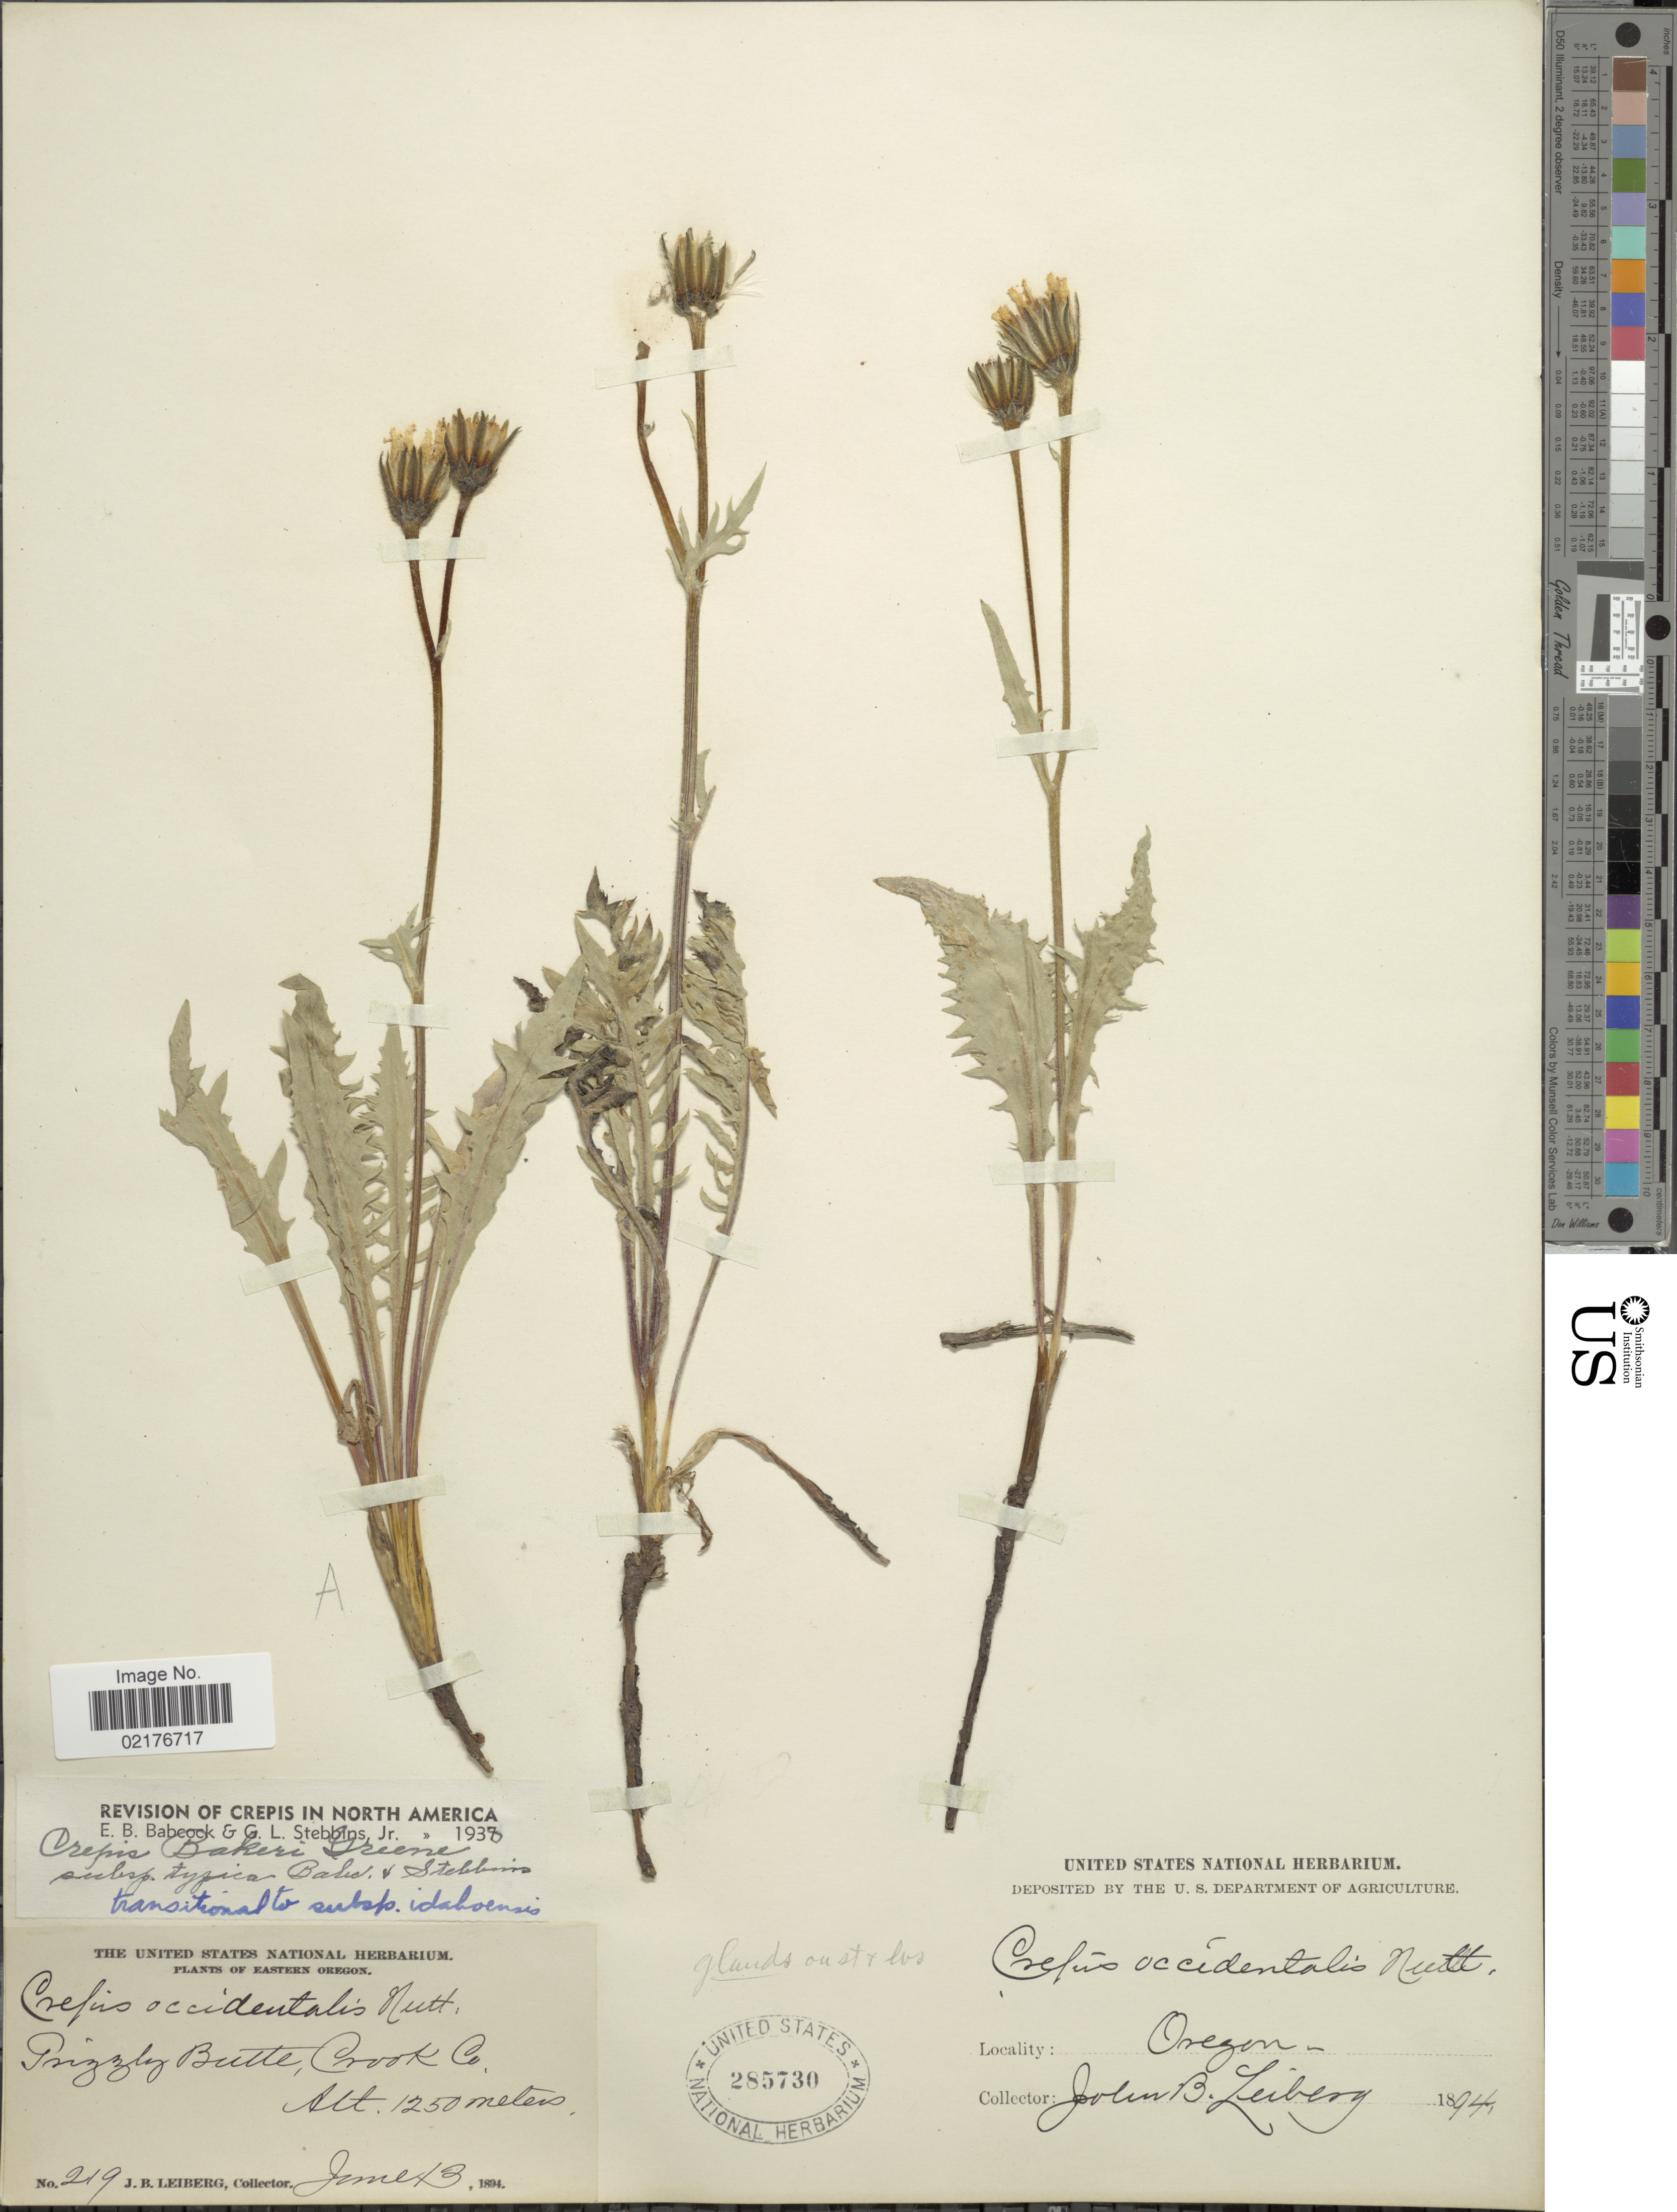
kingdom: Plantae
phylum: Tracheophyta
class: Magnoliopsida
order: Asterales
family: Asteraceae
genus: Crepis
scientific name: Crepis bakeri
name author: Greene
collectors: J. B. Leiberg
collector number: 219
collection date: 1894-06-13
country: United States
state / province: Oregon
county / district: Crook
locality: Eastern Oregon, Grizzley Butte, Crook Co.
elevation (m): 1250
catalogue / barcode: US 285730